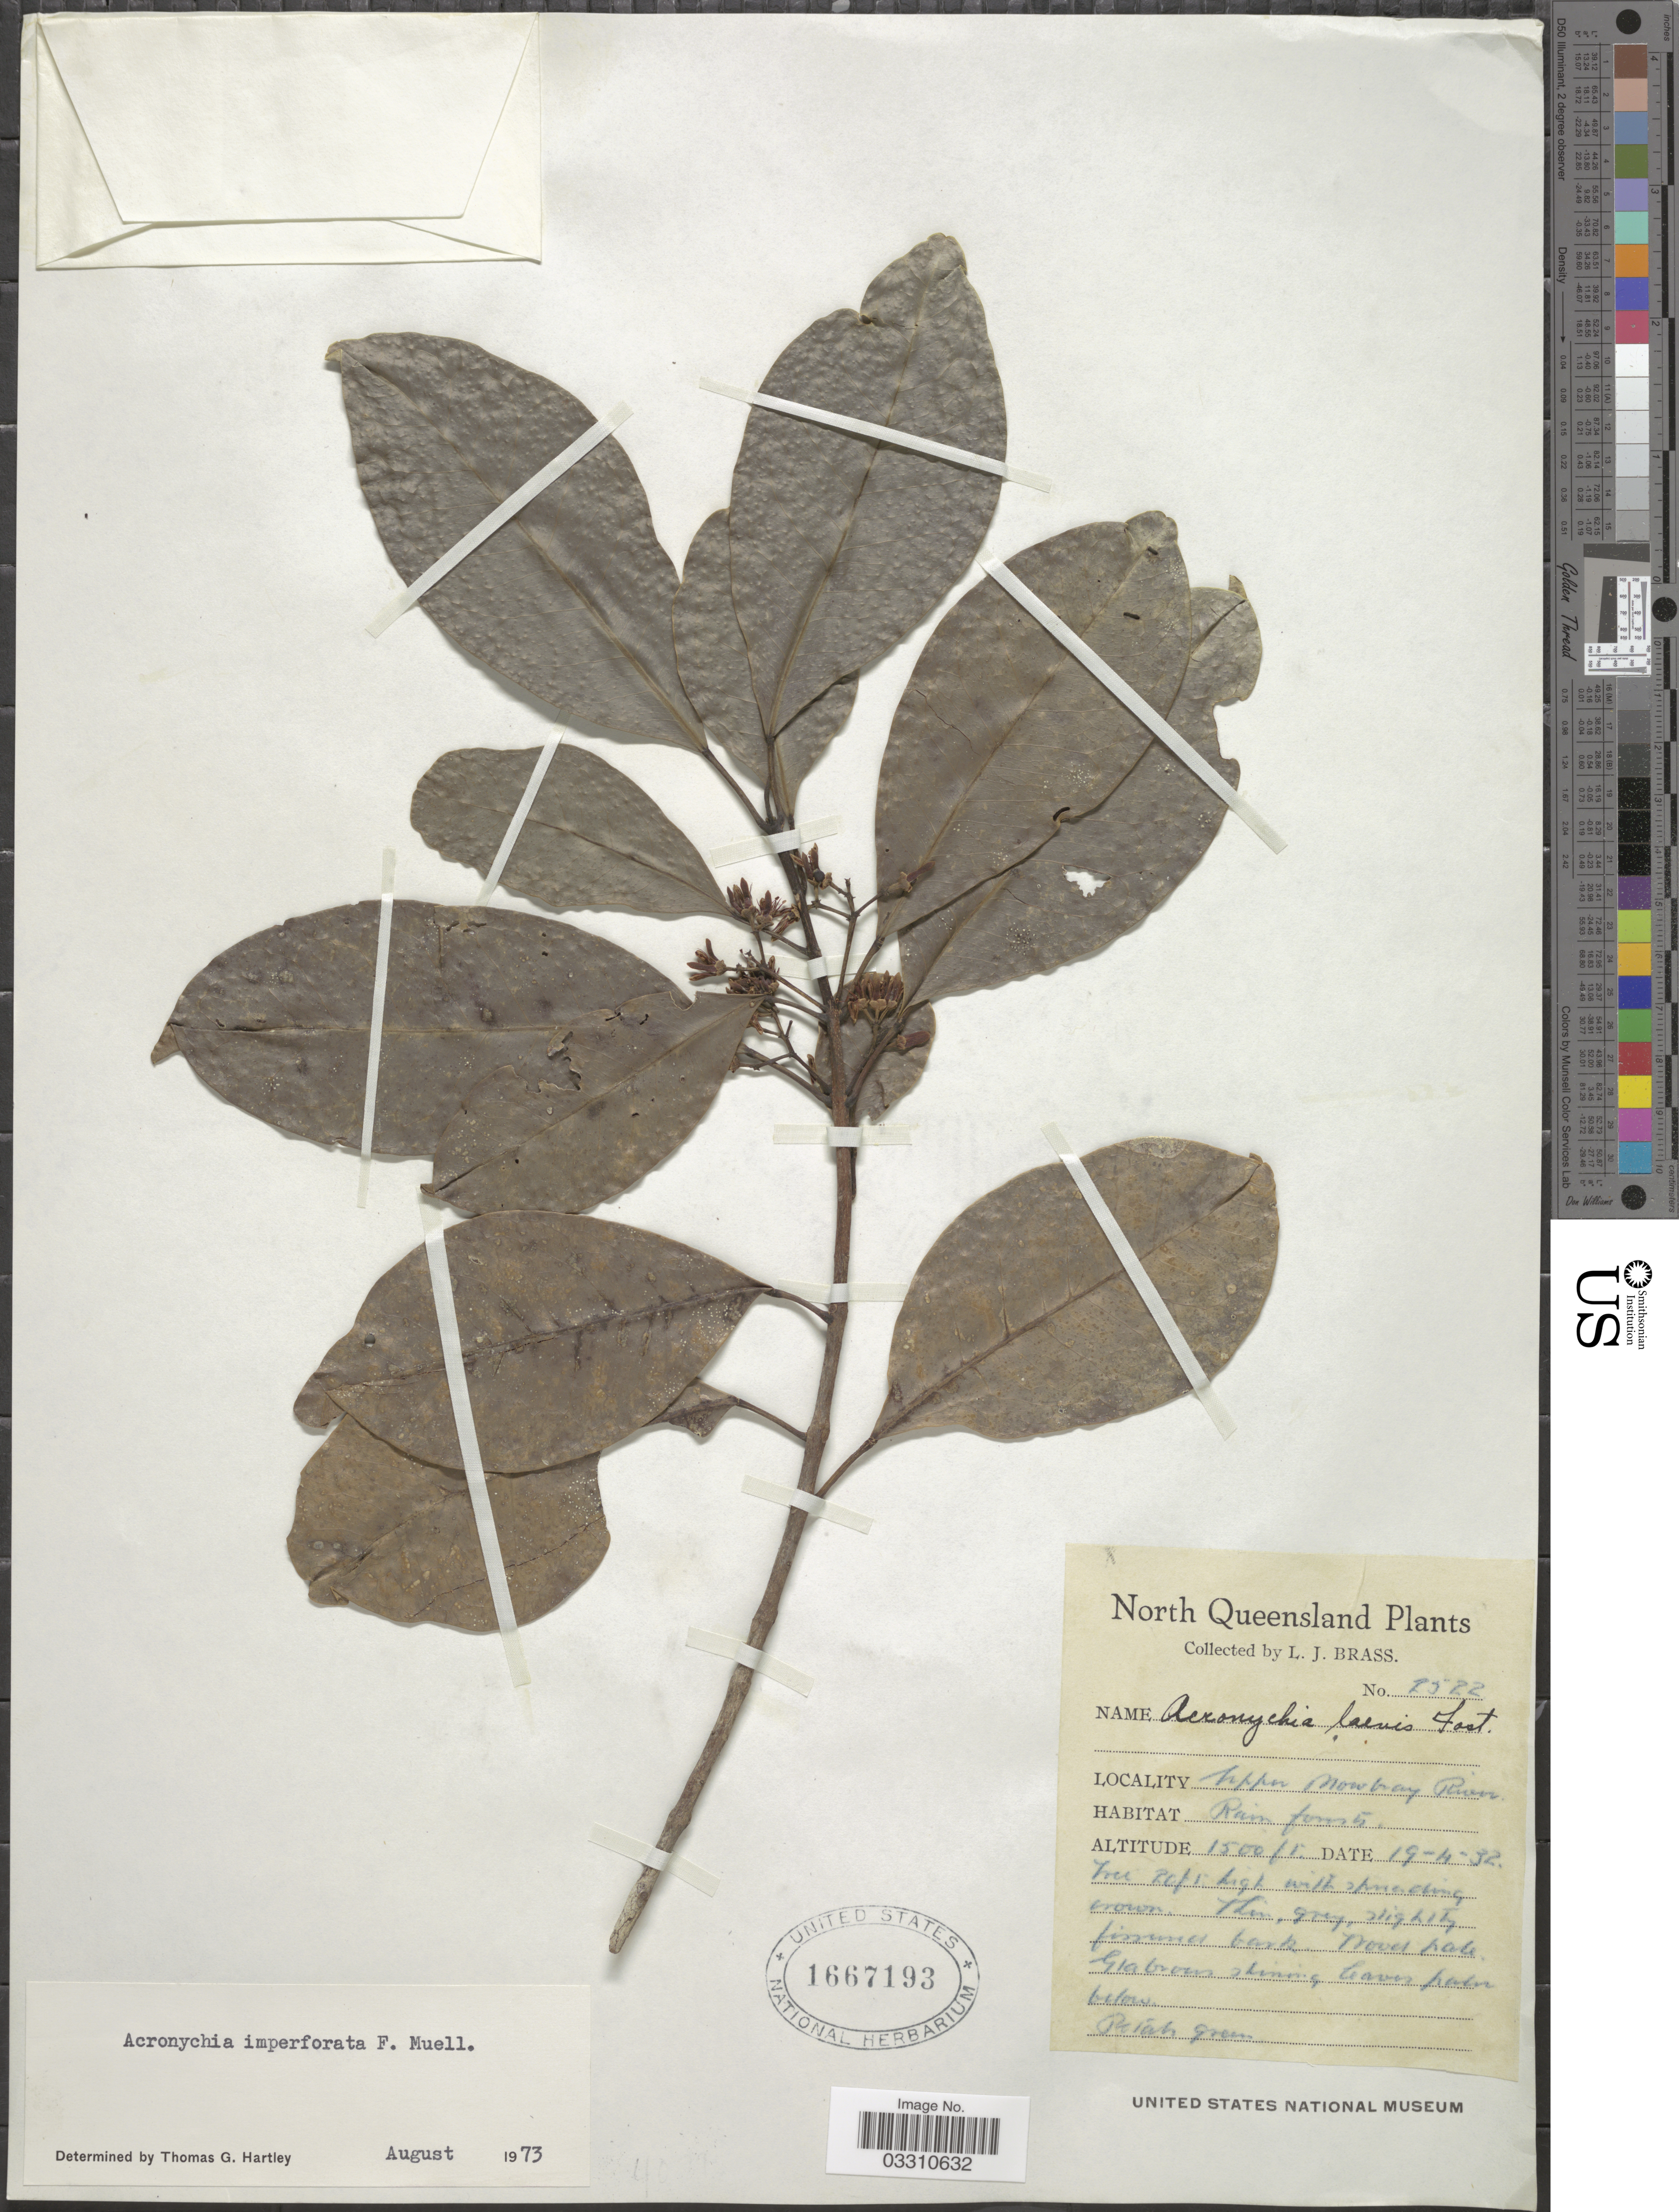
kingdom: Plantae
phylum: Tracheophyta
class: Magnoliopsida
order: Sapindales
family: Rutaceae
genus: Acronychia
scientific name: Acronychia imperforata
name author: F. Muell.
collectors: L. J. Brass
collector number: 7522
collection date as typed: Transcribed d/m/y: 19/4/32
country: Australia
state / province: Queensland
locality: North Queensland. Upper Mowbay River.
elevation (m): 457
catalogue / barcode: US 1667193